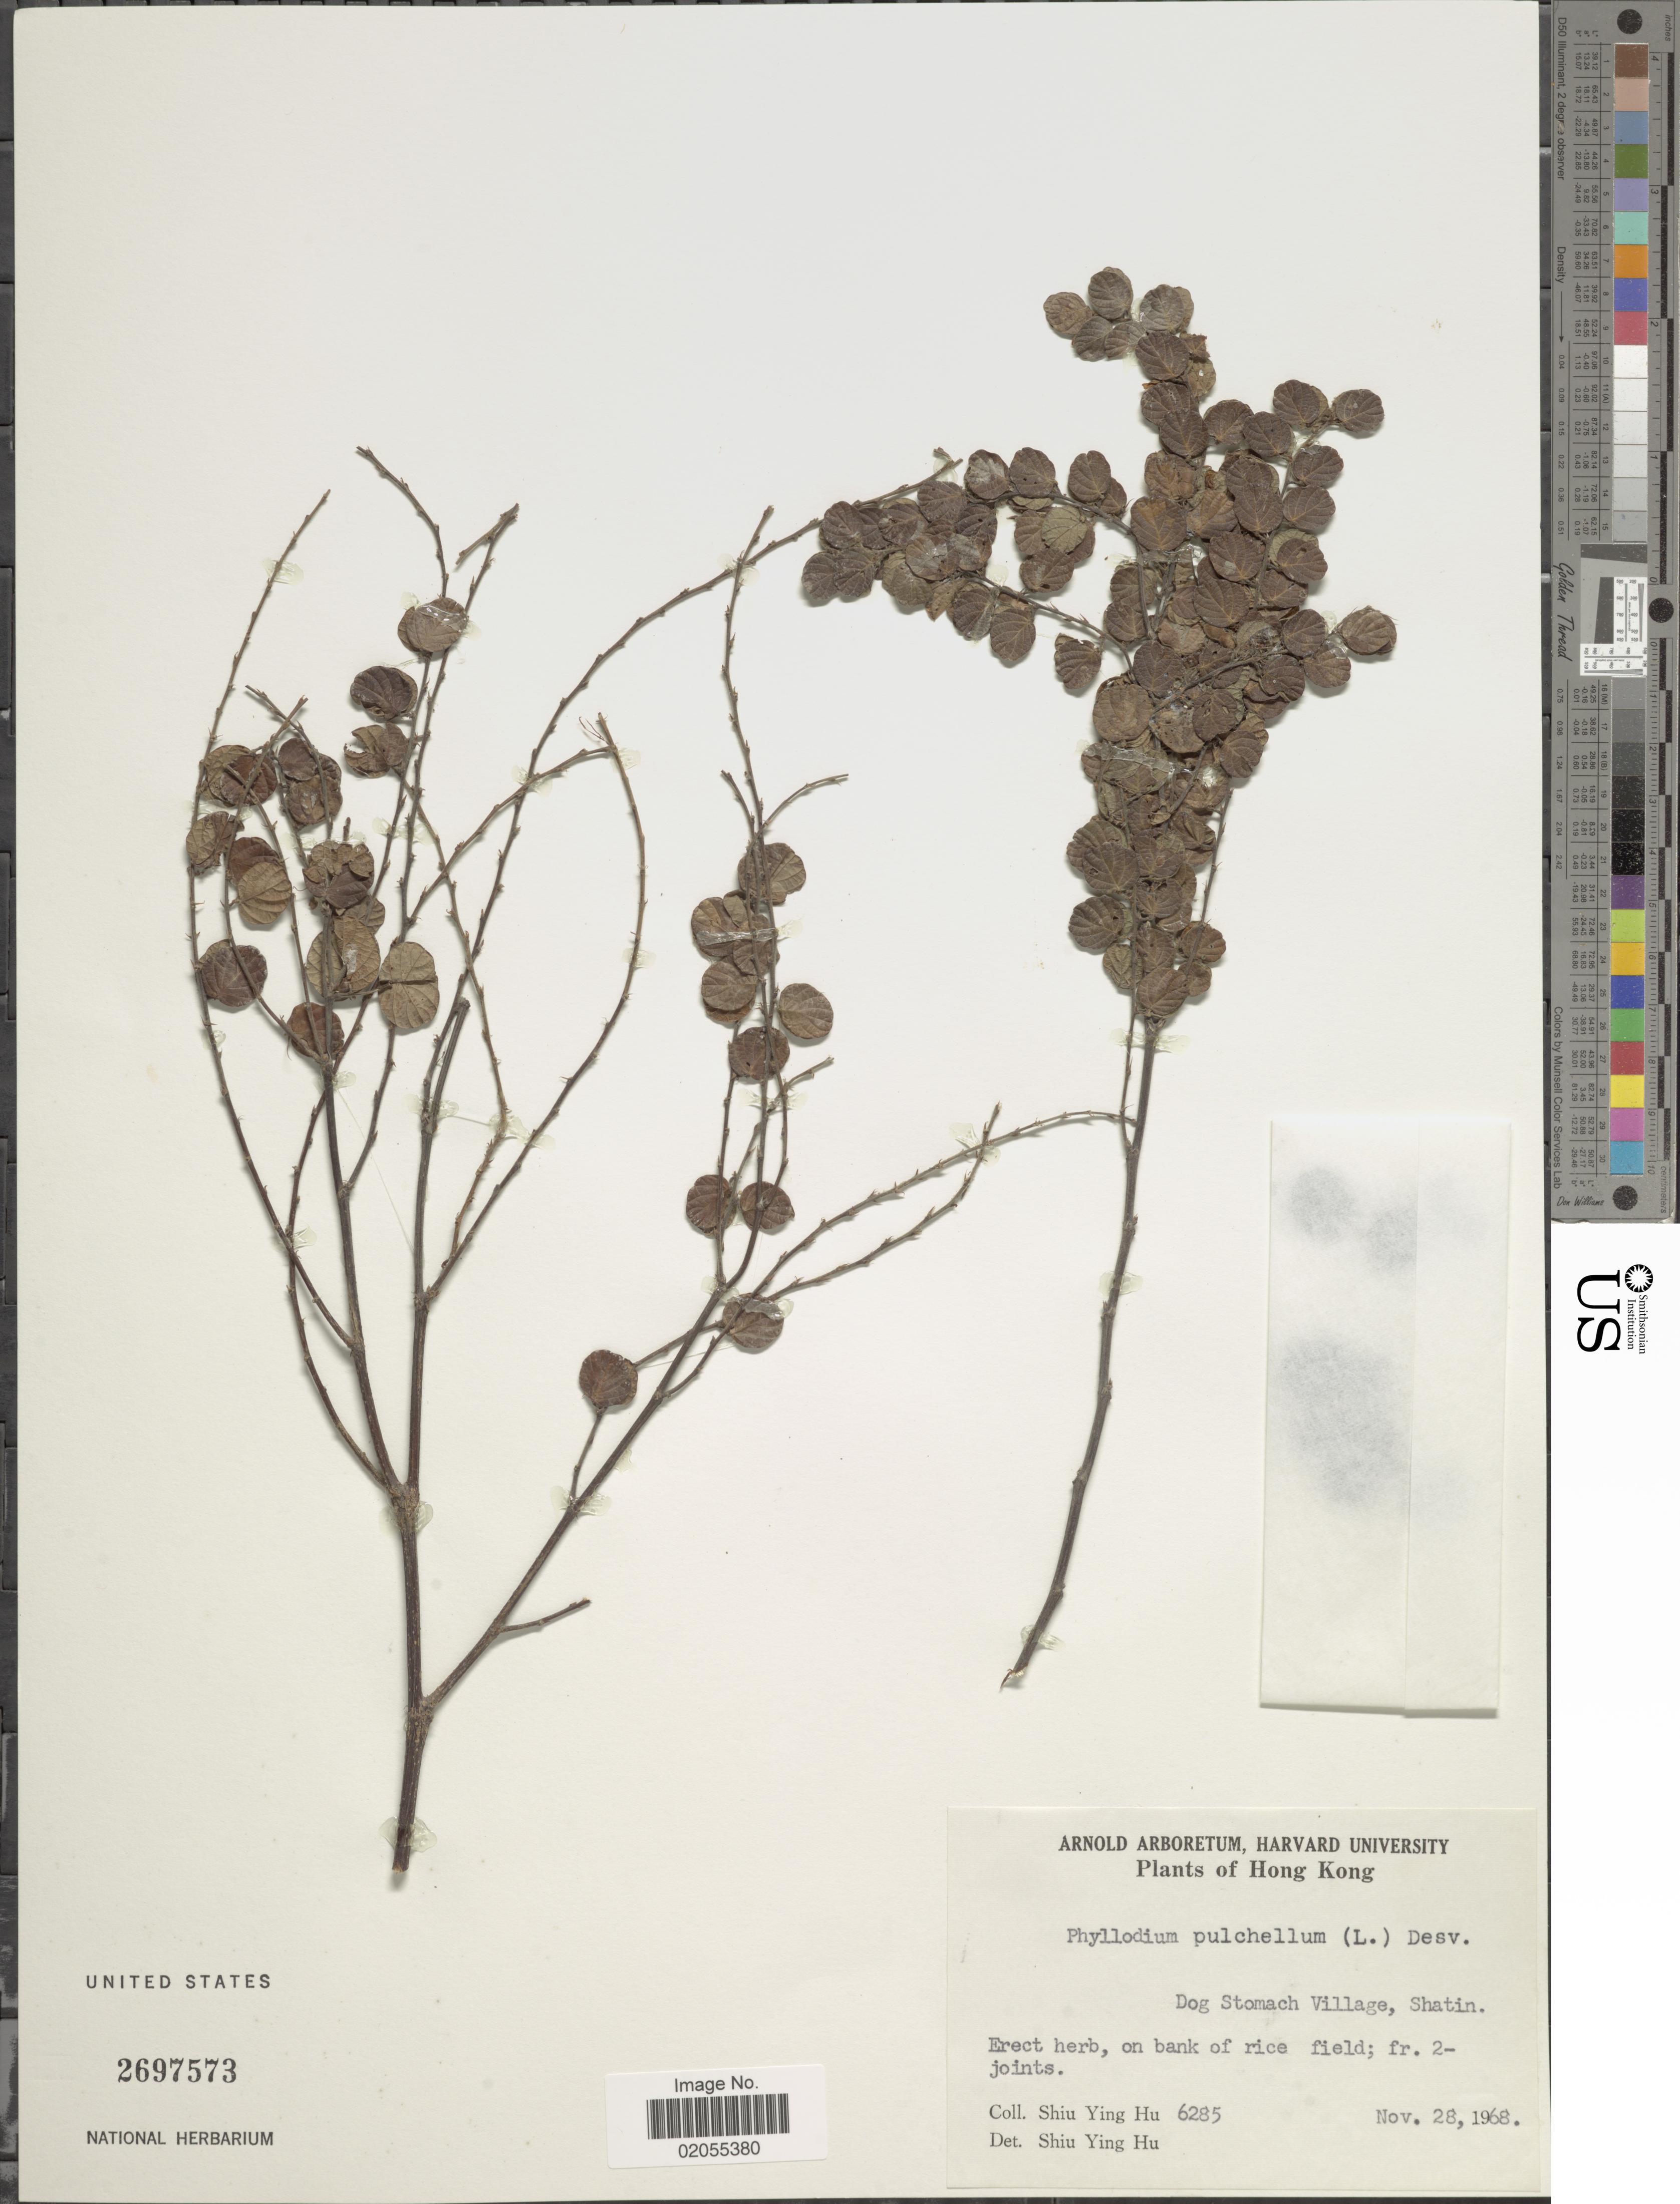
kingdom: Plantae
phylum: Tracheophyta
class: Magnoliopsida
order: Fabales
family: Fabaceae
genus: Phyllodium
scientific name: Phyllodium pulchellum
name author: (L.) Desv.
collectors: S. Y. Hu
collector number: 6285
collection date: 1968-11-28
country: China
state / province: Hong Kong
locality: Dog Stomach Village, Shatin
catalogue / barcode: US 2697573